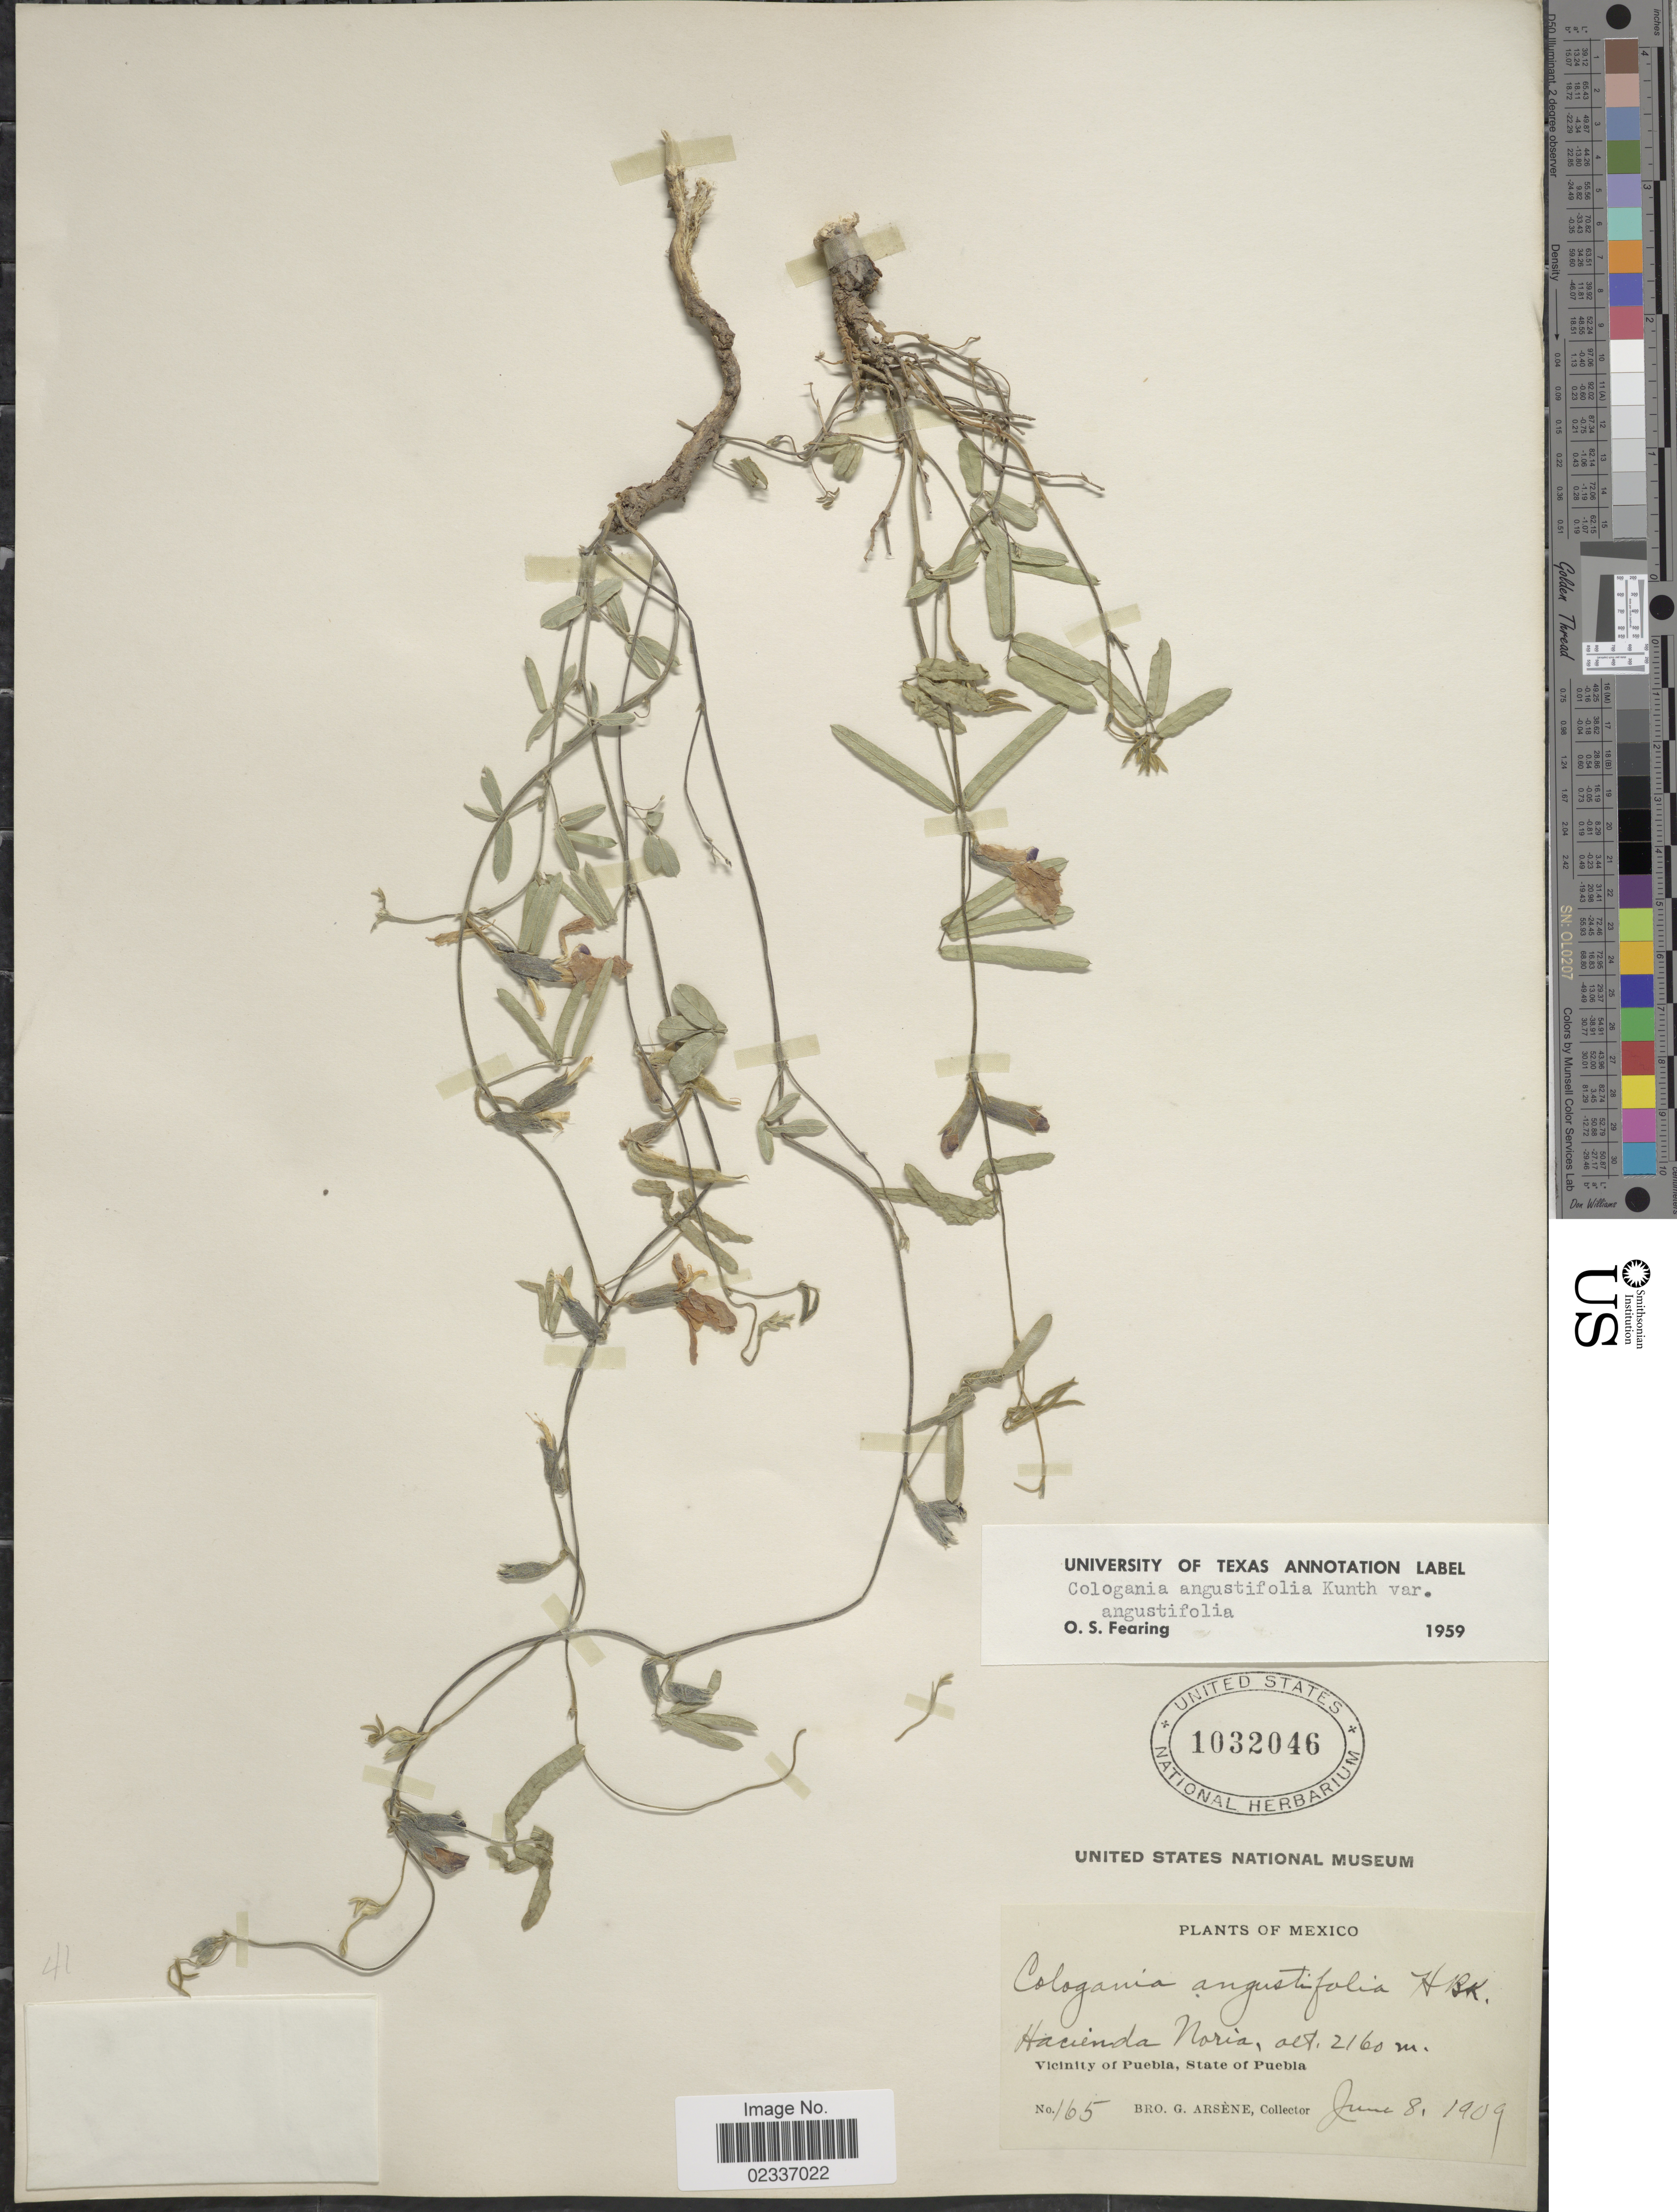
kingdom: Plantae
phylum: Tracheophyta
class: Magnoliopsida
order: Fabales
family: Fabaceae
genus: Cologania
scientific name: Cologania angustifolia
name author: Kunth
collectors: Bro. G. Arsène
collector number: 165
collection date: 1909-06-08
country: Mexico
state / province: Puebla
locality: Hacienda Noria. State of Puebla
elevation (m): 2160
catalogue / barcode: US 1032046